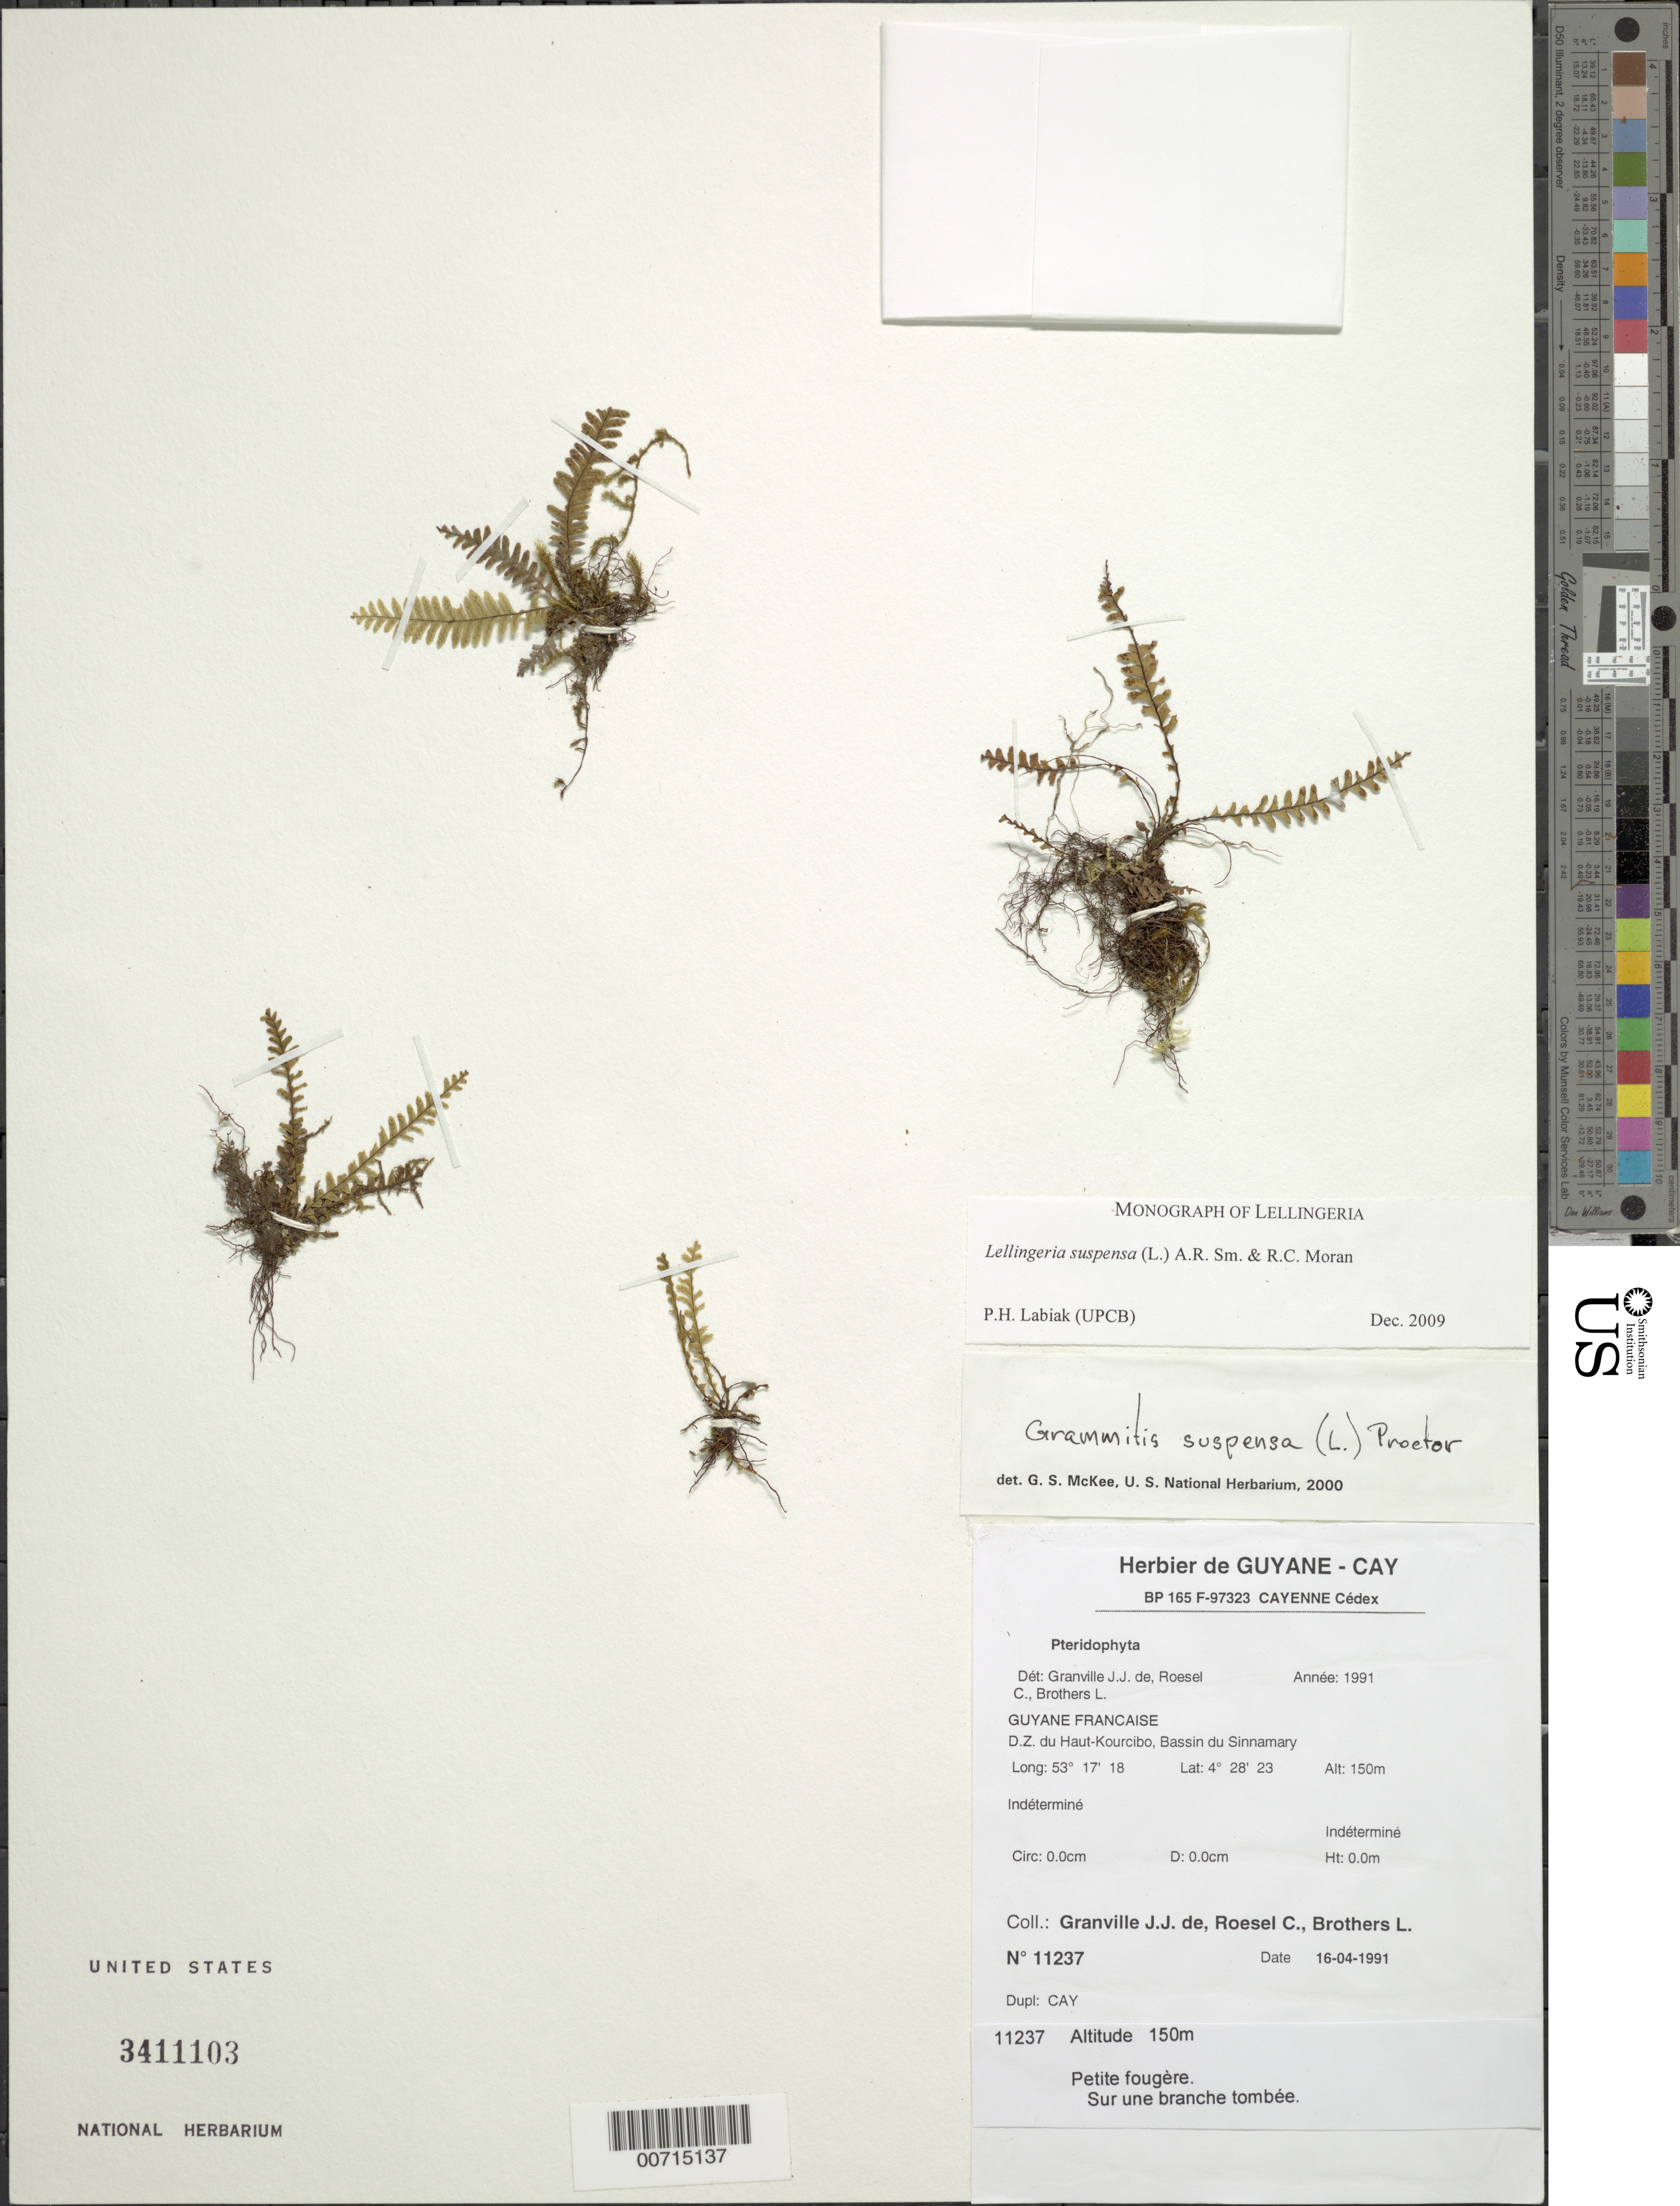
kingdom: Plantae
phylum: Tracheophyta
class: Polypodiopsida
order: Polypodiales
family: Polypodiaceae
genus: Lellingeria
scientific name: Lellingeria suspensa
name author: (L.) A.R. Sm. & R.C. Moran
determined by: Labiak, P. H.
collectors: J.-J. de Granville, C. S. Roesel & L. Brothers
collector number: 11237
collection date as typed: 16-Apr-91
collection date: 1991-04-16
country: French Guiana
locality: D.Z. du Haut-Kourcibo, Bassin du Sinnamary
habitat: Sur une branche tombée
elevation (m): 150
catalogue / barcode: US 3411103